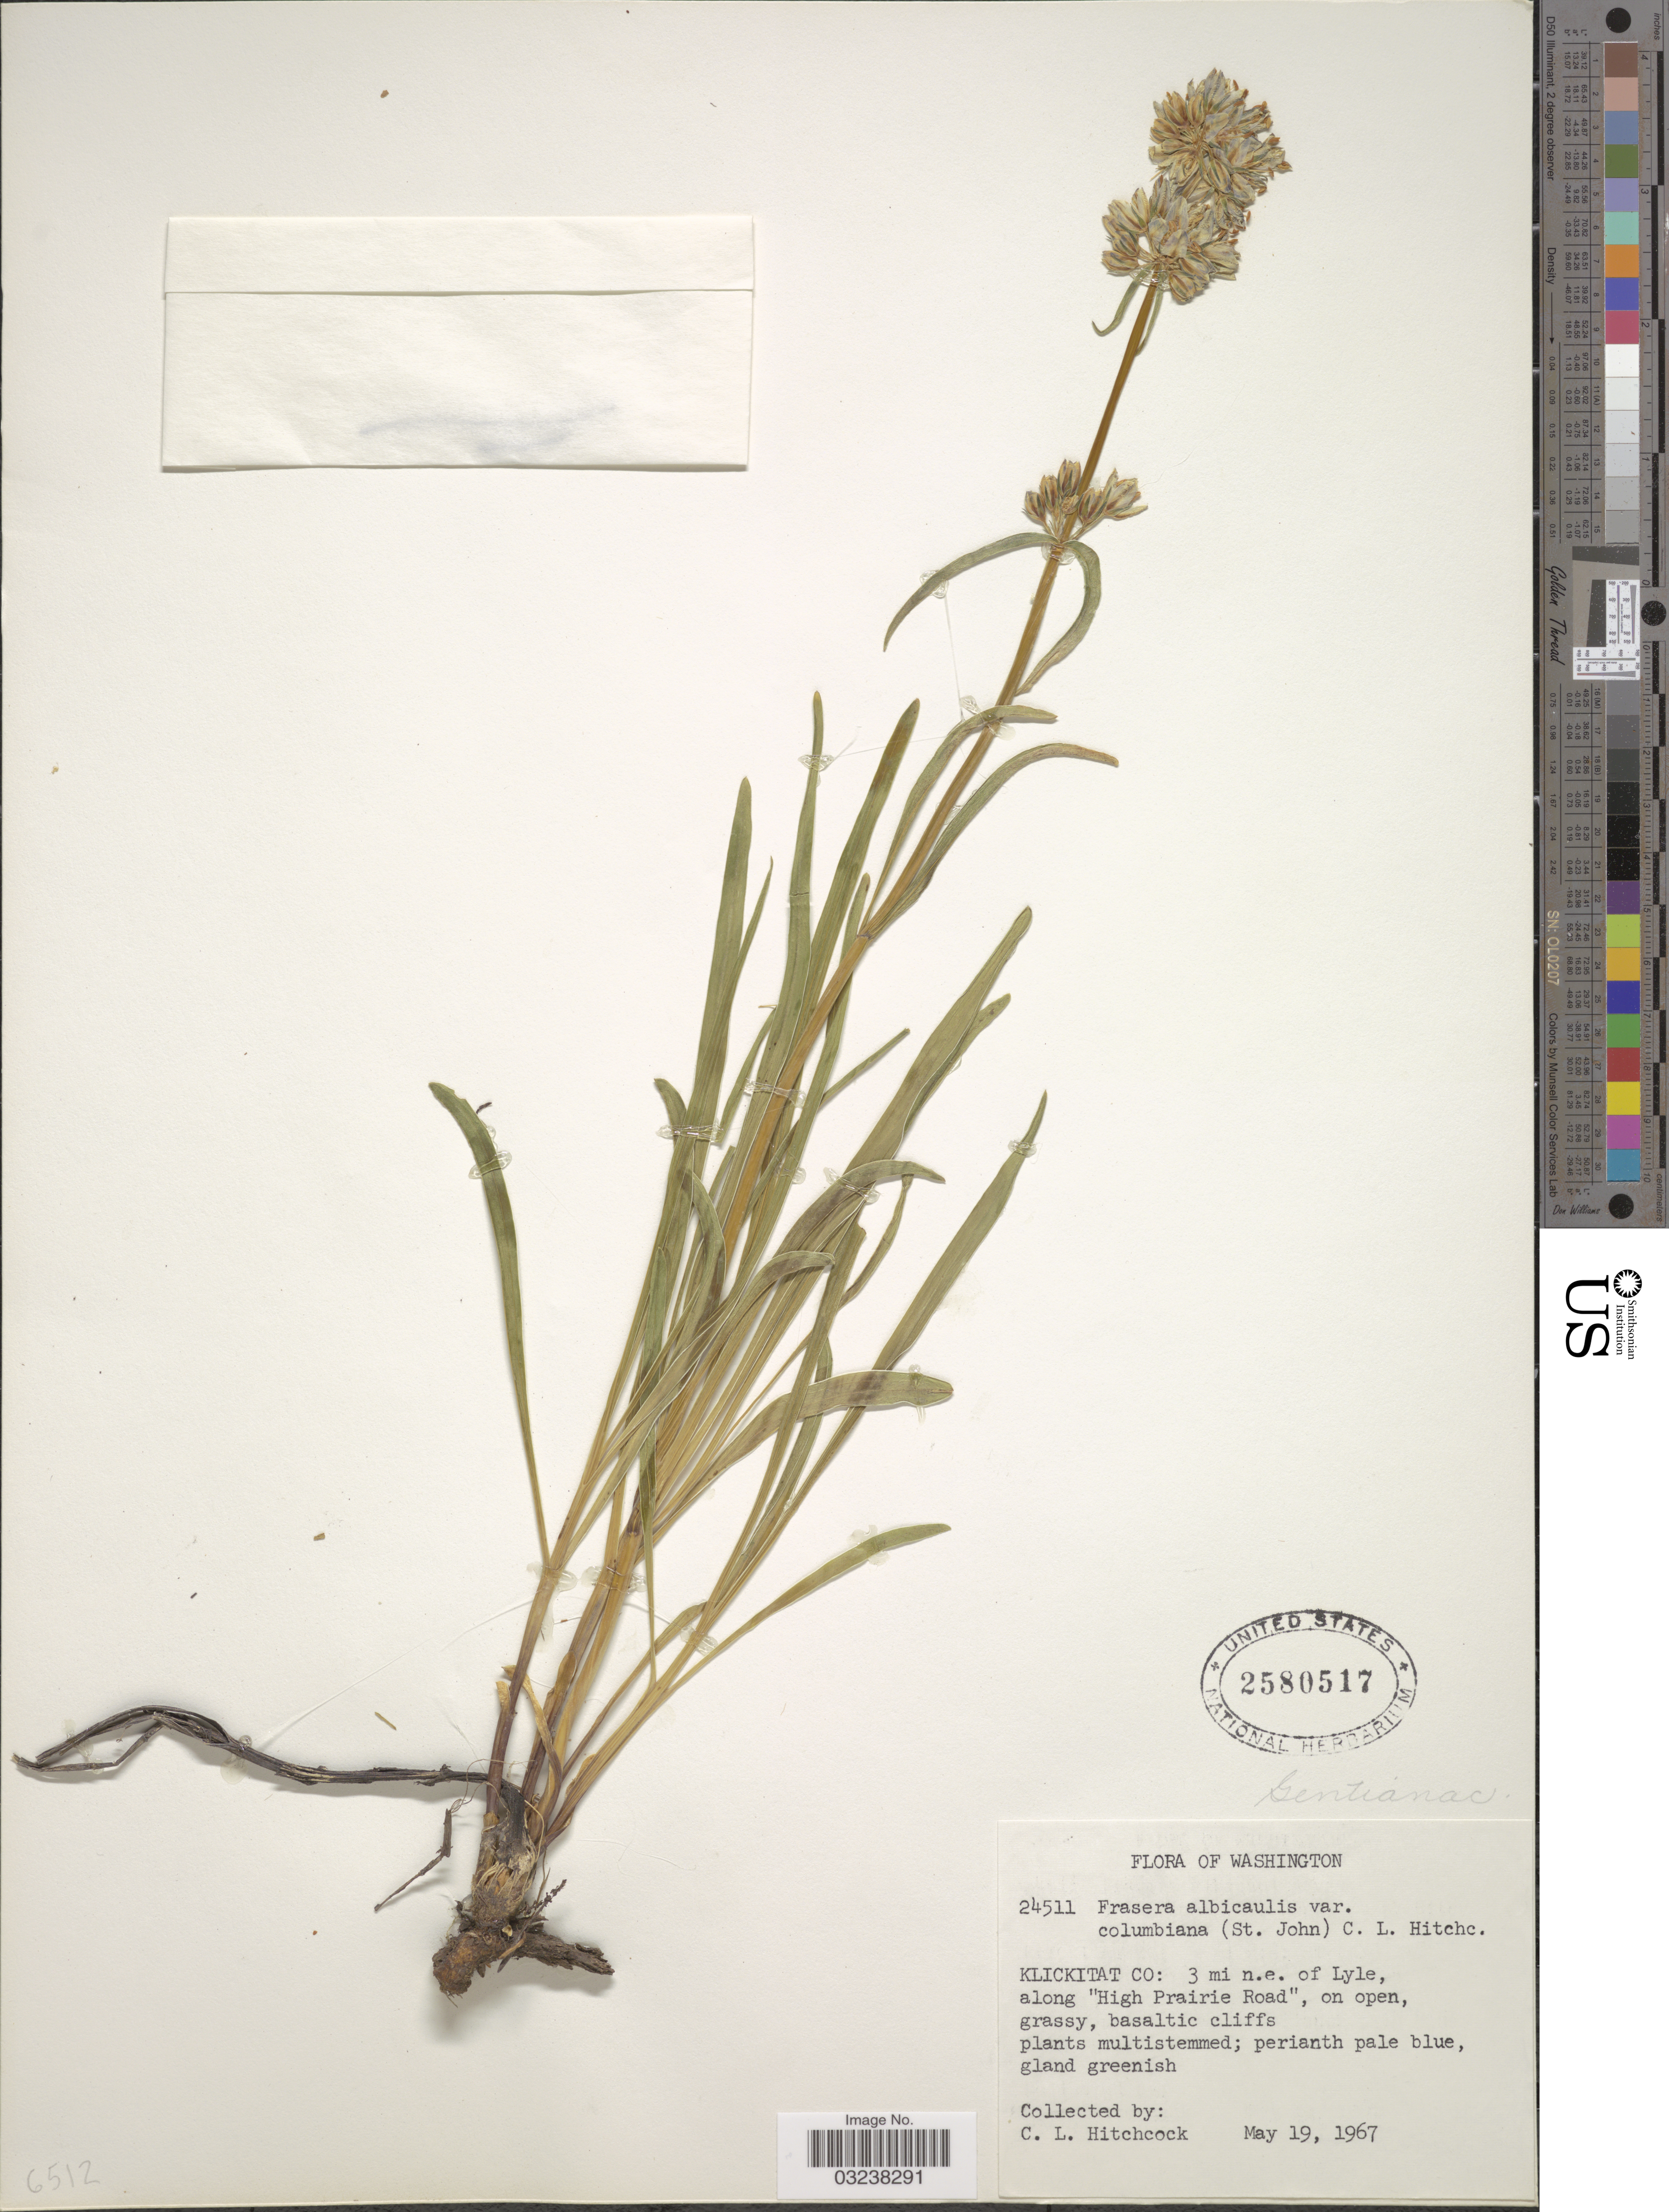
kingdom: Plantae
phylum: Tracheophyta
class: Magnoliopsida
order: Gentianales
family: Gentianaceae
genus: Swertia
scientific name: Swertia albicaulis var. columbiana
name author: (H. St. John) J.S. Pringle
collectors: C. L. Hitchcock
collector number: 24511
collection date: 1967-05-19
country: United States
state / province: Washington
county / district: Klickitat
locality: Klickitat Co.: 3 mi n. e. of Lyle, along "High Prairie Road".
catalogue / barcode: US 2580517